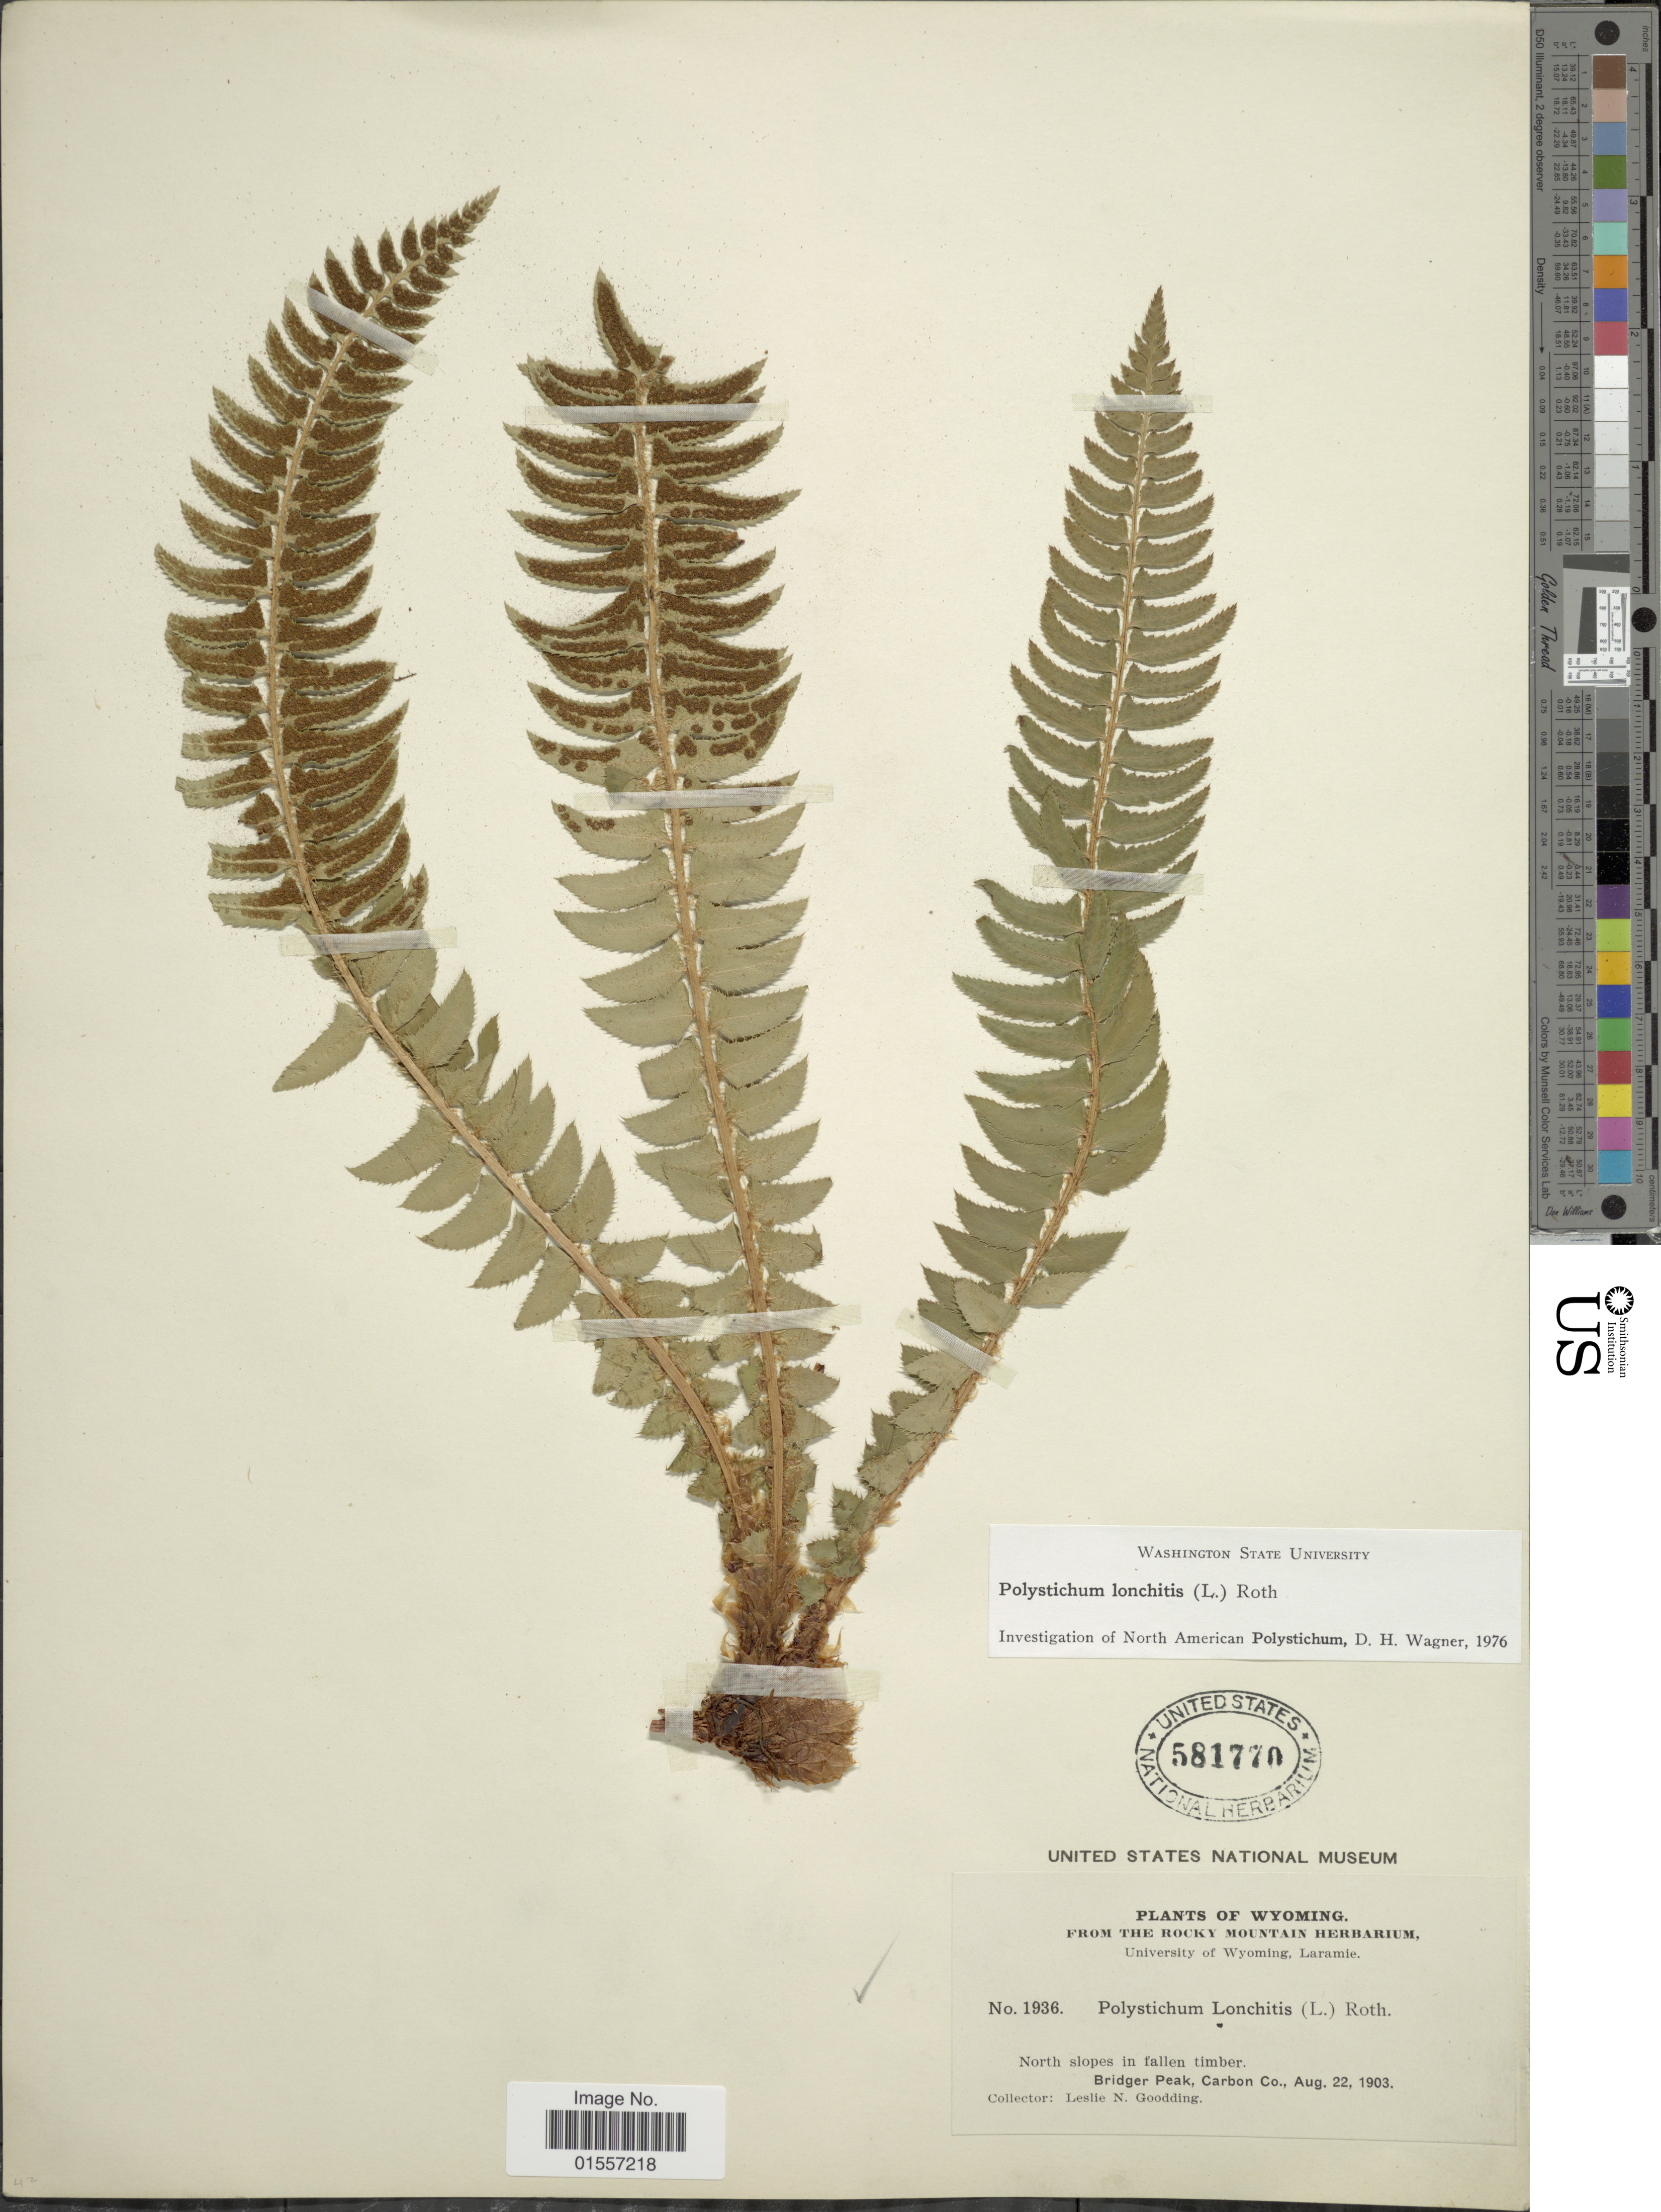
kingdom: Plantae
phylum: Tracheophyta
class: Polypodiopsida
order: Polypodiales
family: Dryopteridaceae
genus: Polystichum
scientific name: Polystichum lonchitis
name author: (Roth) L.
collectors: L. N. Goodding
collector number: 1936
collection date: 1903-08-22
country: United States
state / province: Wyoming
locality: North slopes in fallen timber, Bridger Peak, Carbon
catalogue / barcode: US 581770